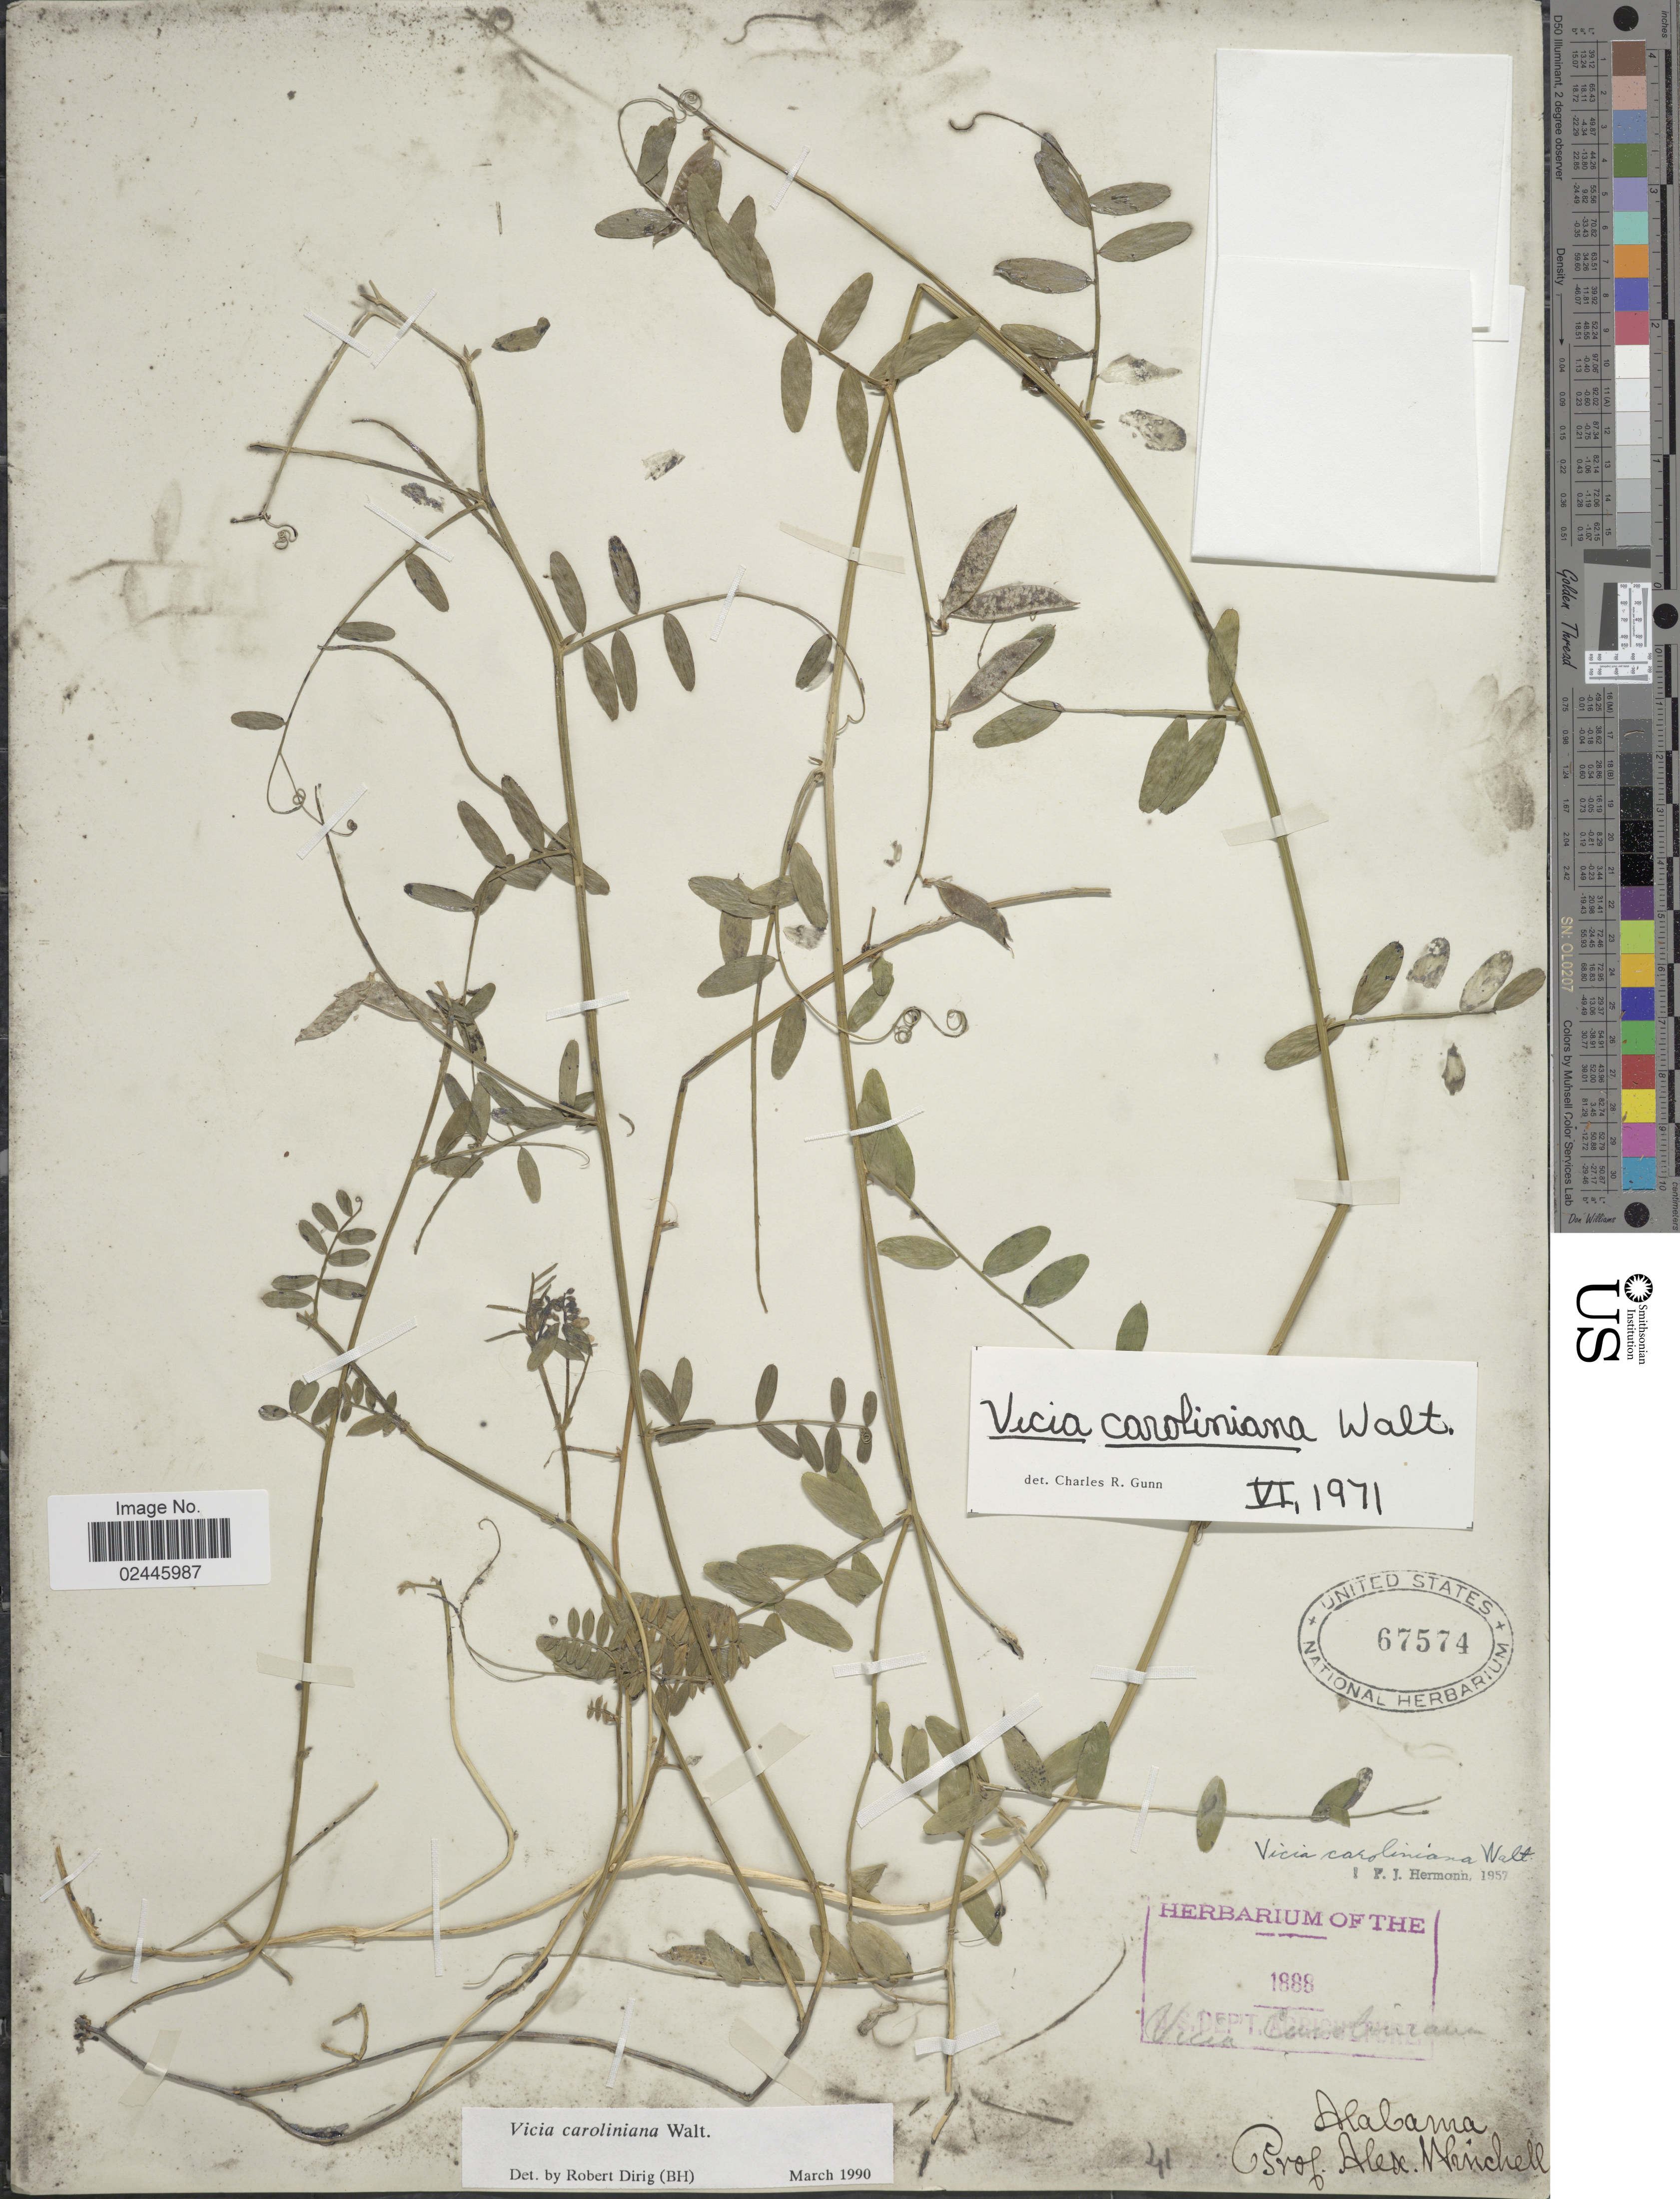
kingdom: Plantae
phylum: Tracheophyta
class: Magnoliopsida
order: Fabales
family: Fabaceae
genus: Vicia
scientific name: Vicia caroliniana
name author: Walter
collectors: A. Winchell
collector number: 41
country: United States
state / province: Alabama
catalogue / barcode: US 67574